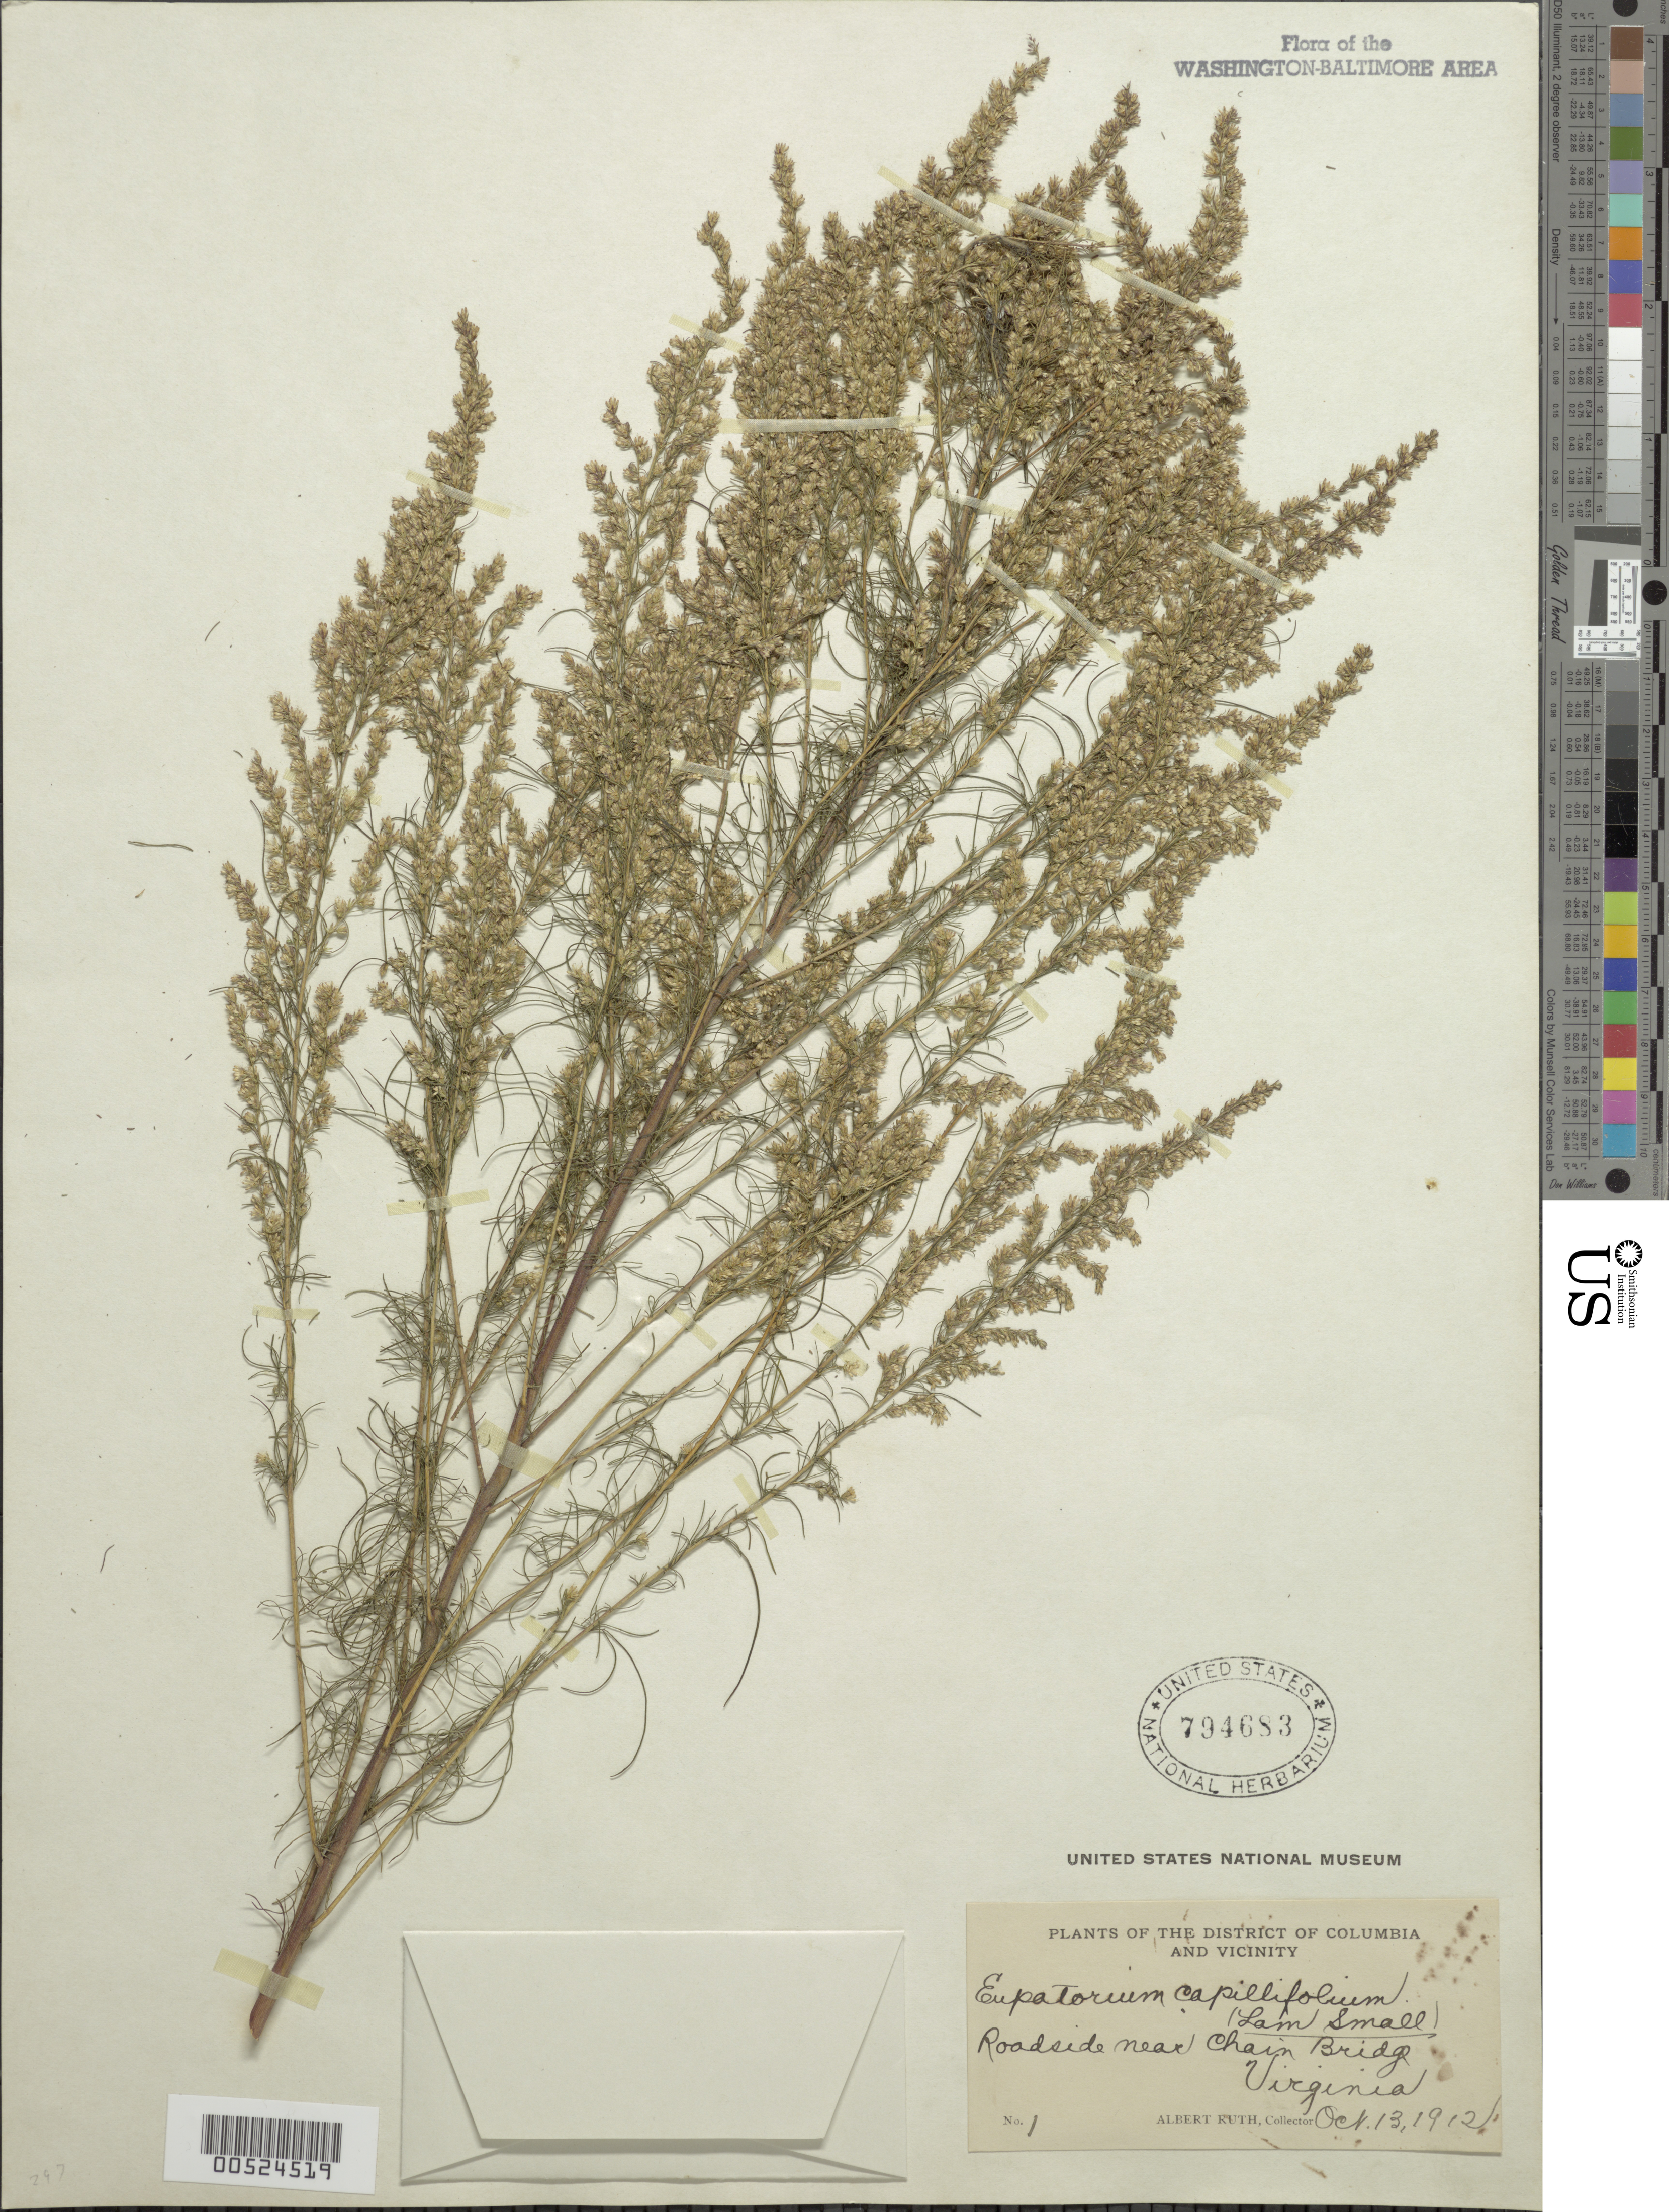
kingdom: Plantae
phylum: Tracheophyta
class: Magnoliopsida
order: Asterales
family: Asteraceae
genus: Eupatorium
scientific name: Eupatorium capillifolium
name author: (Lam.) Small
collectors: A. Ruth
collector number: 1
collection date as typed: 13 Oct 1912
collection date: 1912-10-13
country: United States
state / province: Virginia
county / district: Fairfax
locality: Chain Bridge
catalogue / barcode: US 794683